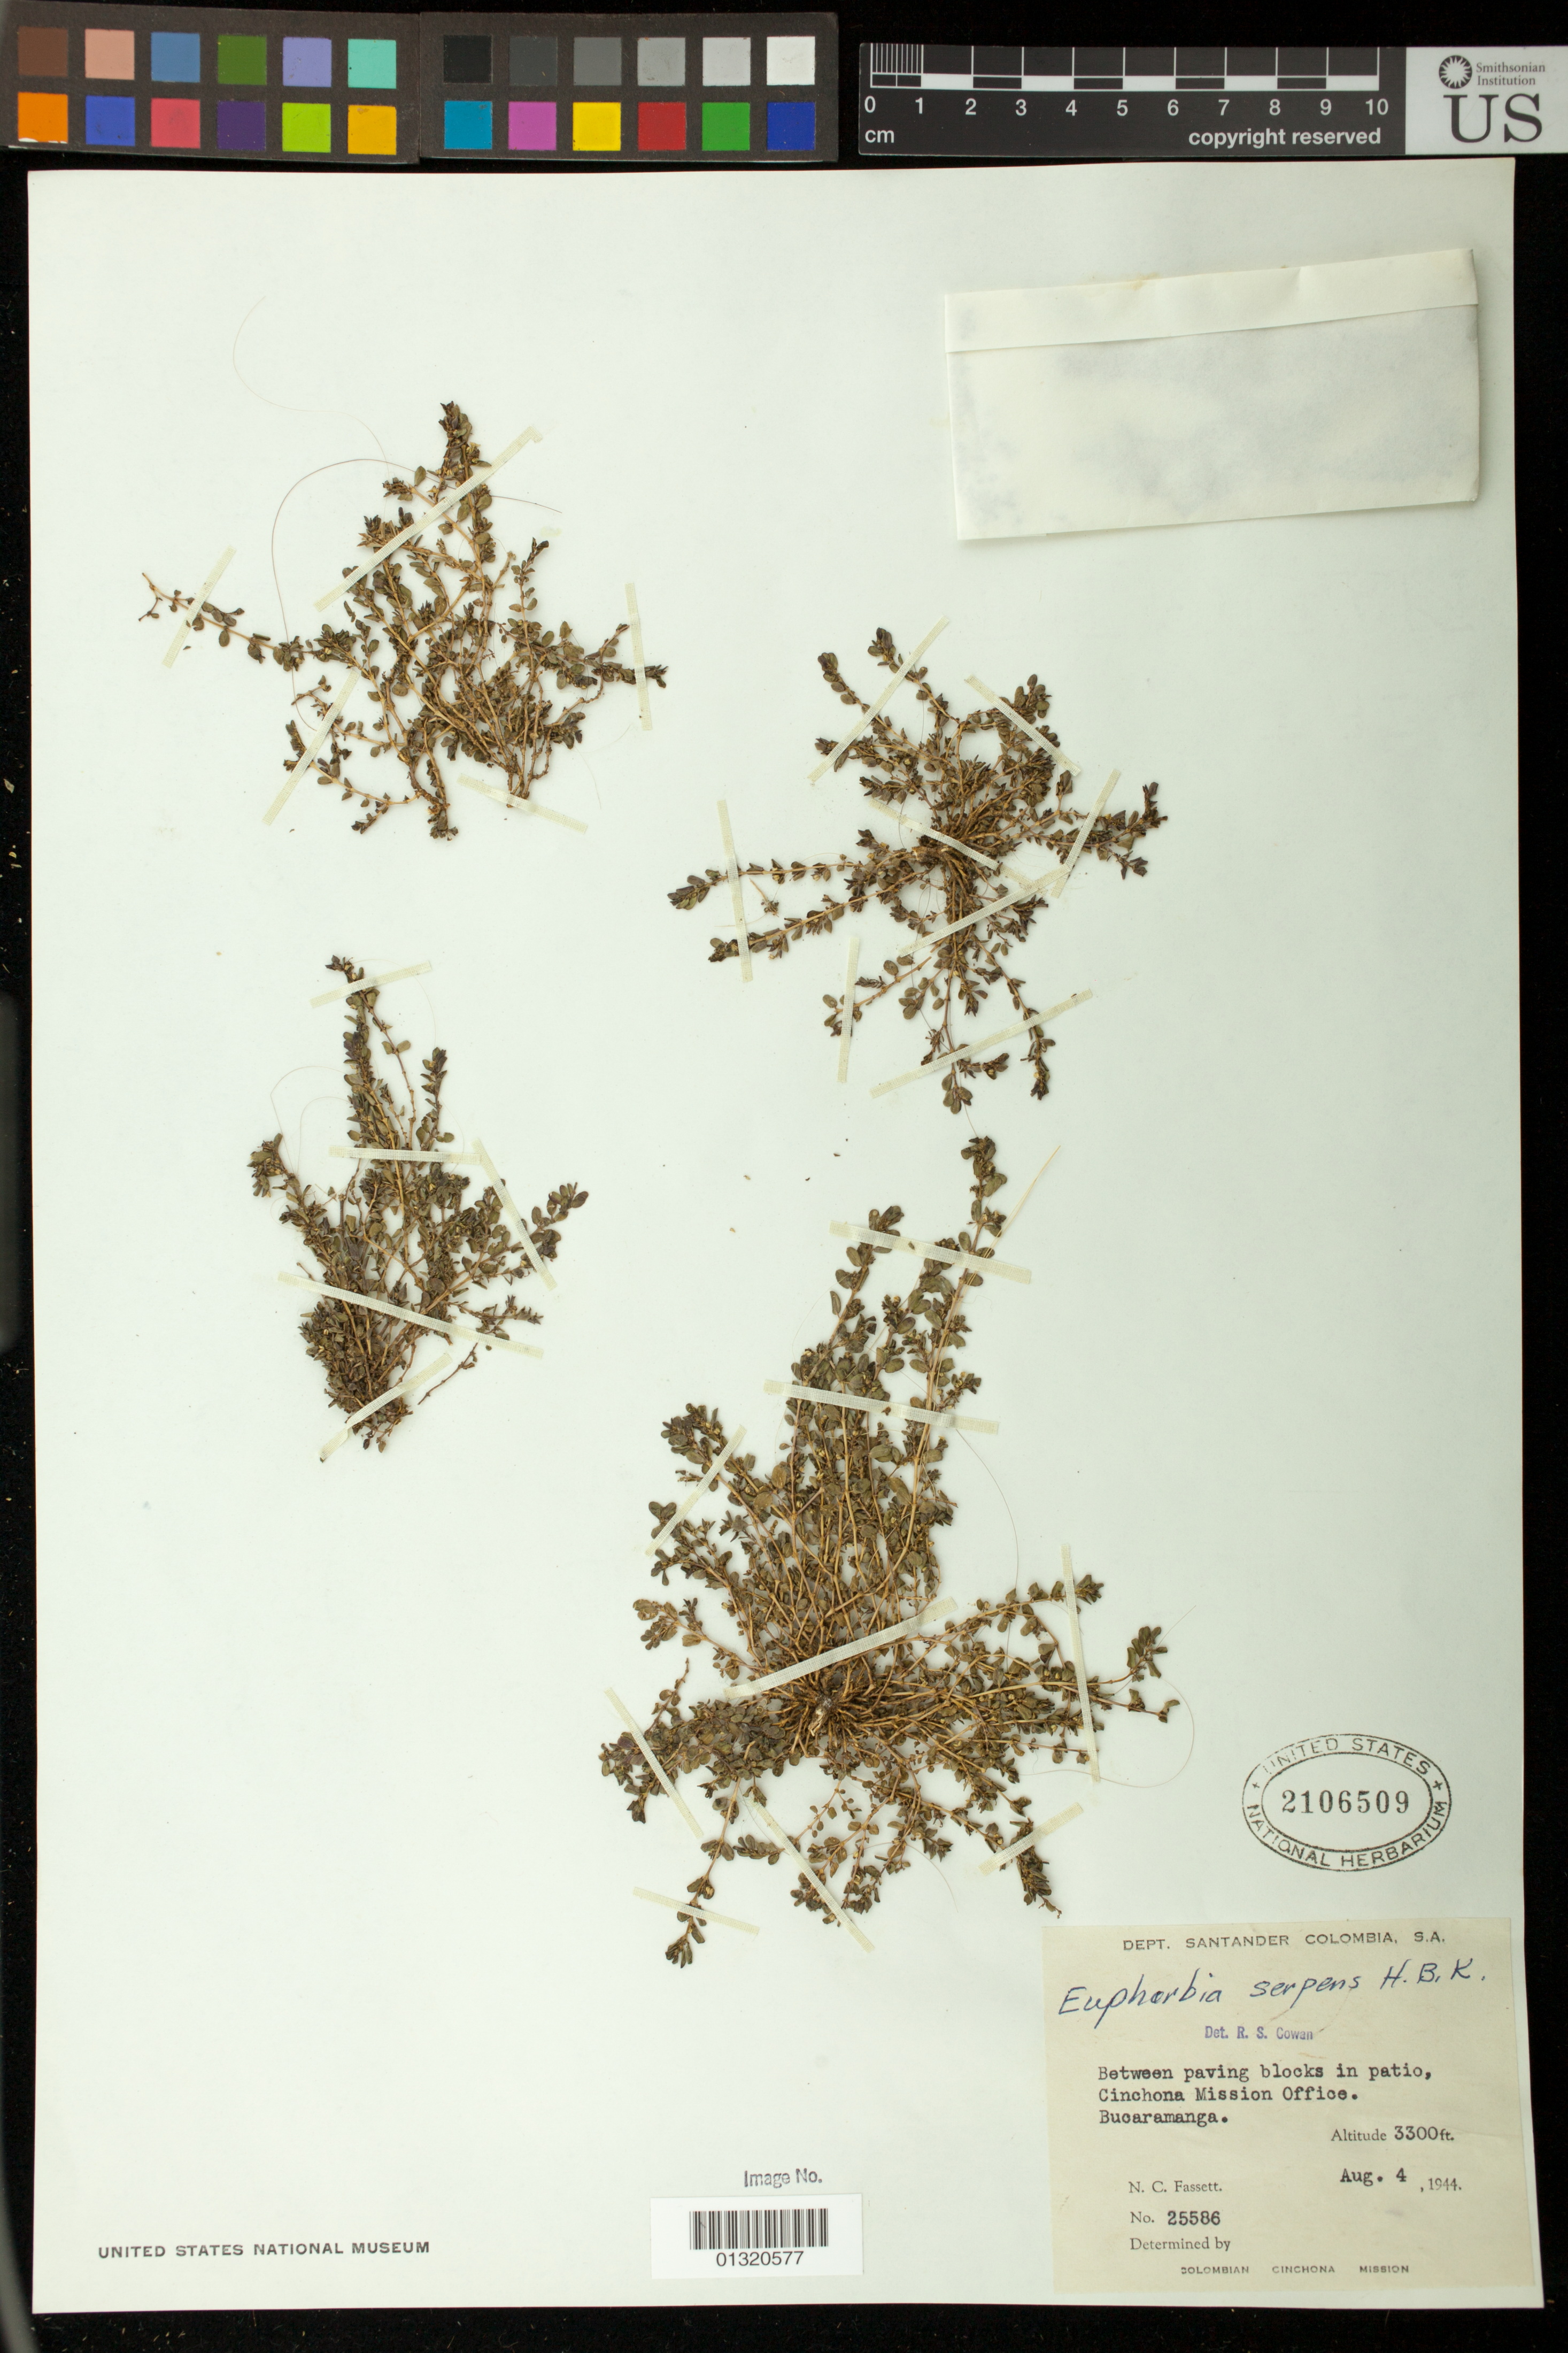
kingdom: Plantae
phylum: Tracheophyta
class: Magnoliopsida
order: Malpighiales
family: Euphorbiaceae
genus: Euphorbia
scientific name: Euphorbia serpens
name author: Kunth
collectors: N. C. Fassett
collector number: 25586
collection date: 1944-08-04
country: Colombia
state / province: Santander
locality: Bucaramanga, Between paving blocks in patio, Cinchona Mission Office.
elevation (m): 1006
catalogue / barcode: US 2106509